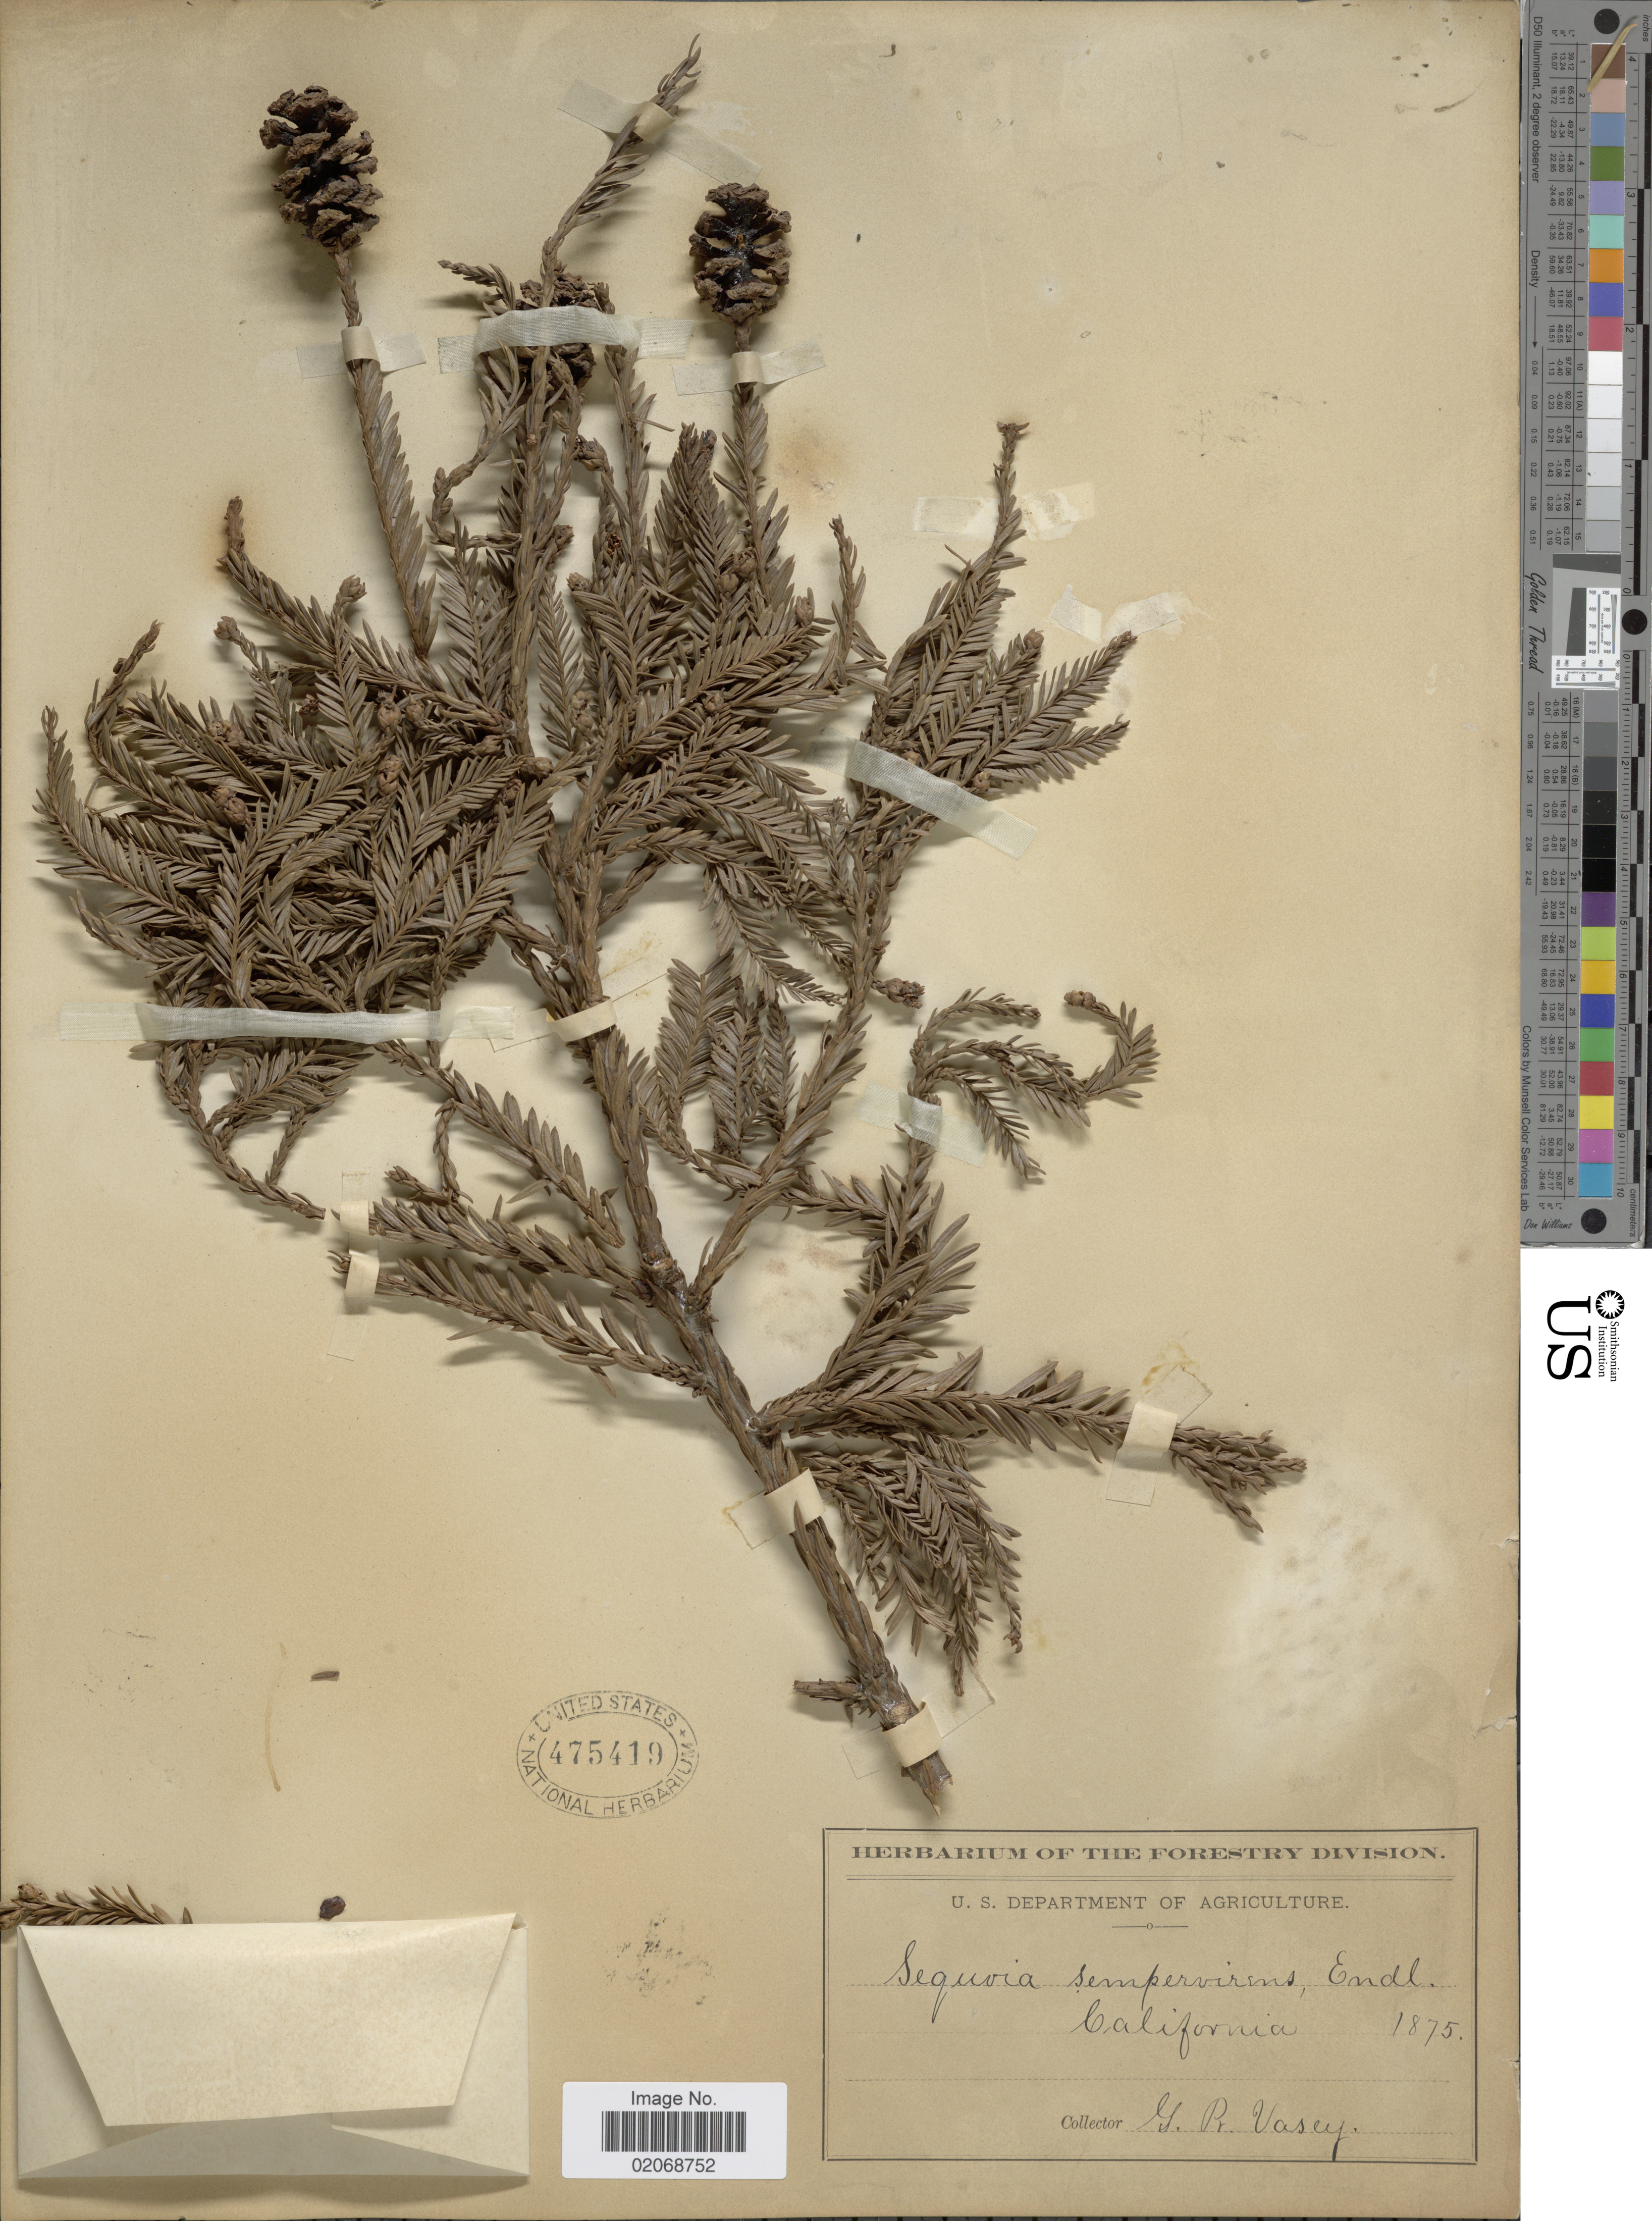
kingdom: Plantae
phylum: Tracheophyta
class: Pinopsida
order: Pinales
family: Cupressaceae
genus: Sequoia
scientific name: Sequoia sempervirens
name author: (D. Don) Endl.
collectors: G. R. Vasey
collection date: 1875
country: United States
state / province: California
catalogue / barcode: US 475419